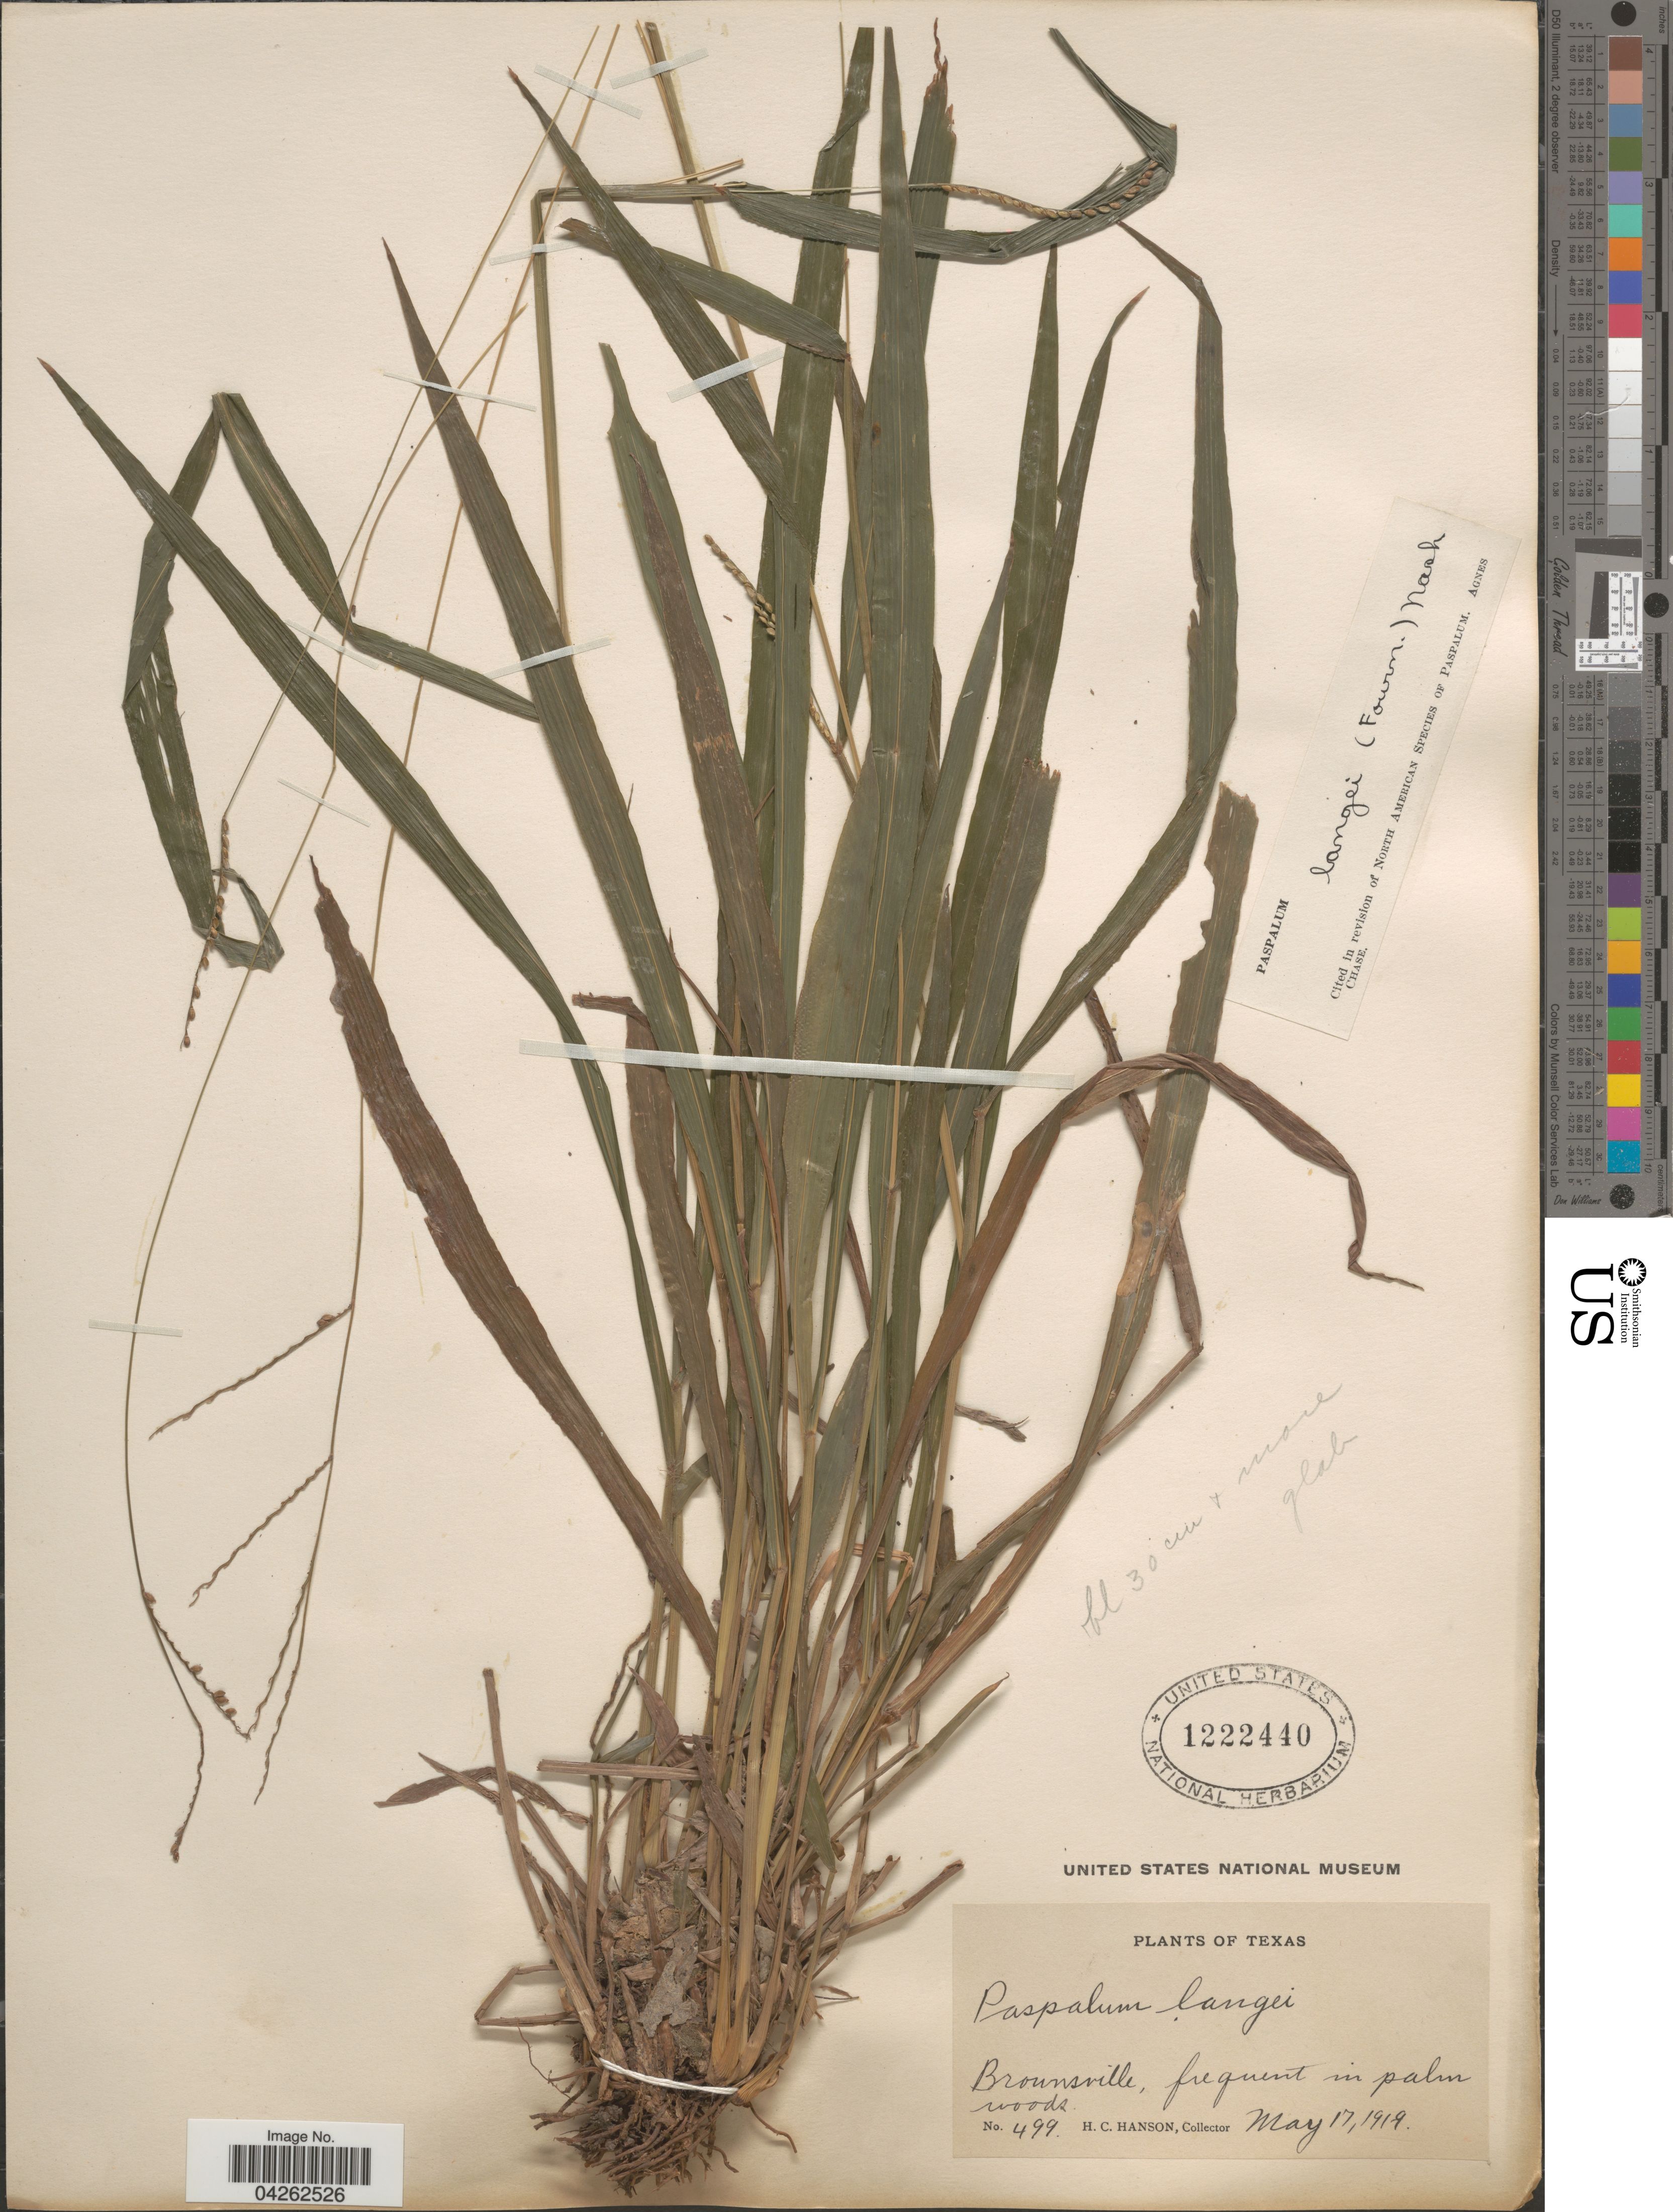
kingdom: Plantae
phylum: Tracheophyta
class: Liliopsida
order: Poales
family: Poaceae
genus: Paspalum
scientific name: Paspalum langei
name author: (E. Fourn.) Nash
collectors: H. Hanson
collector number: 499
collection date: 1919-05-17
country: United States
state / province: Texas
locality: Brownsville, frequent in palm woods.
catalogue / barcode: US 1222440